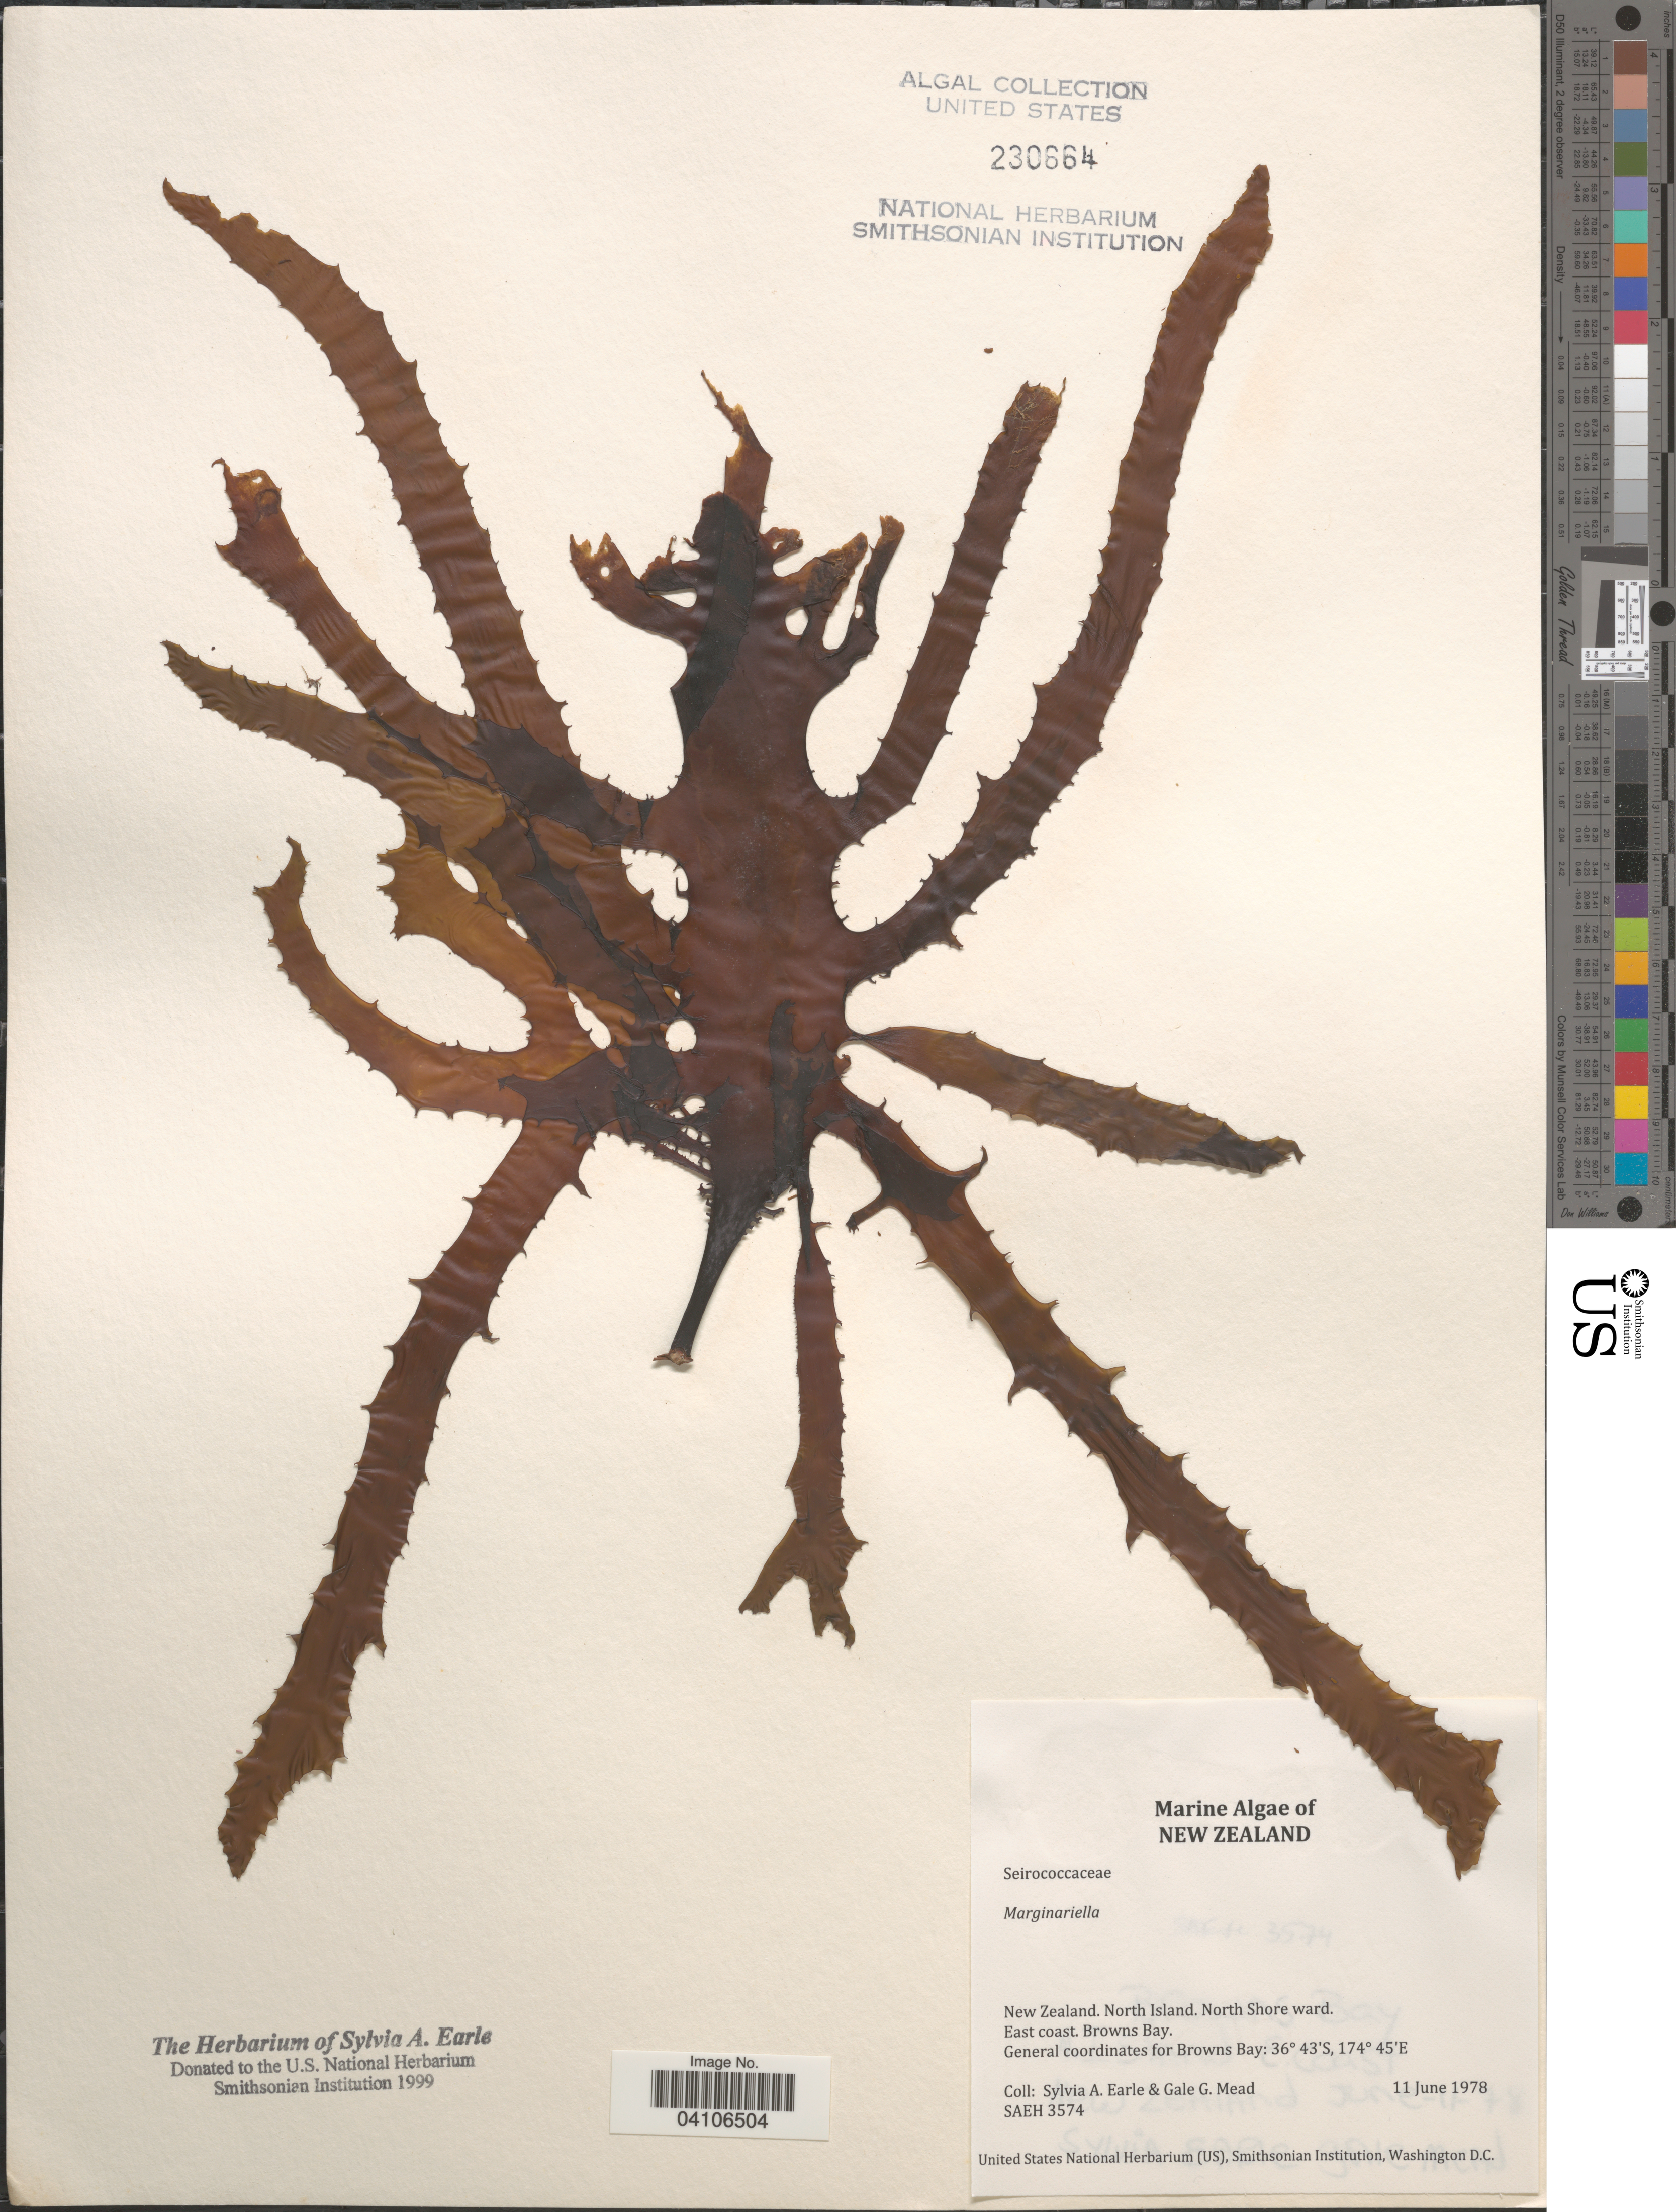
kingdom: Chromista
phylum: Ochrophyta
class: Phaeophyceae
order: Fucales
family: Seirococcaceae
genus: Marginariella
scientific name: Marginariella sp.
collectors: S. A. Earle & G. Mead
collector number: SAEH3574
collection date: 1978-06-11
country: New Zealand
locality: North Island. North Shore ward. East coast. Browns Bay.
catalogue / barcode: US 230664